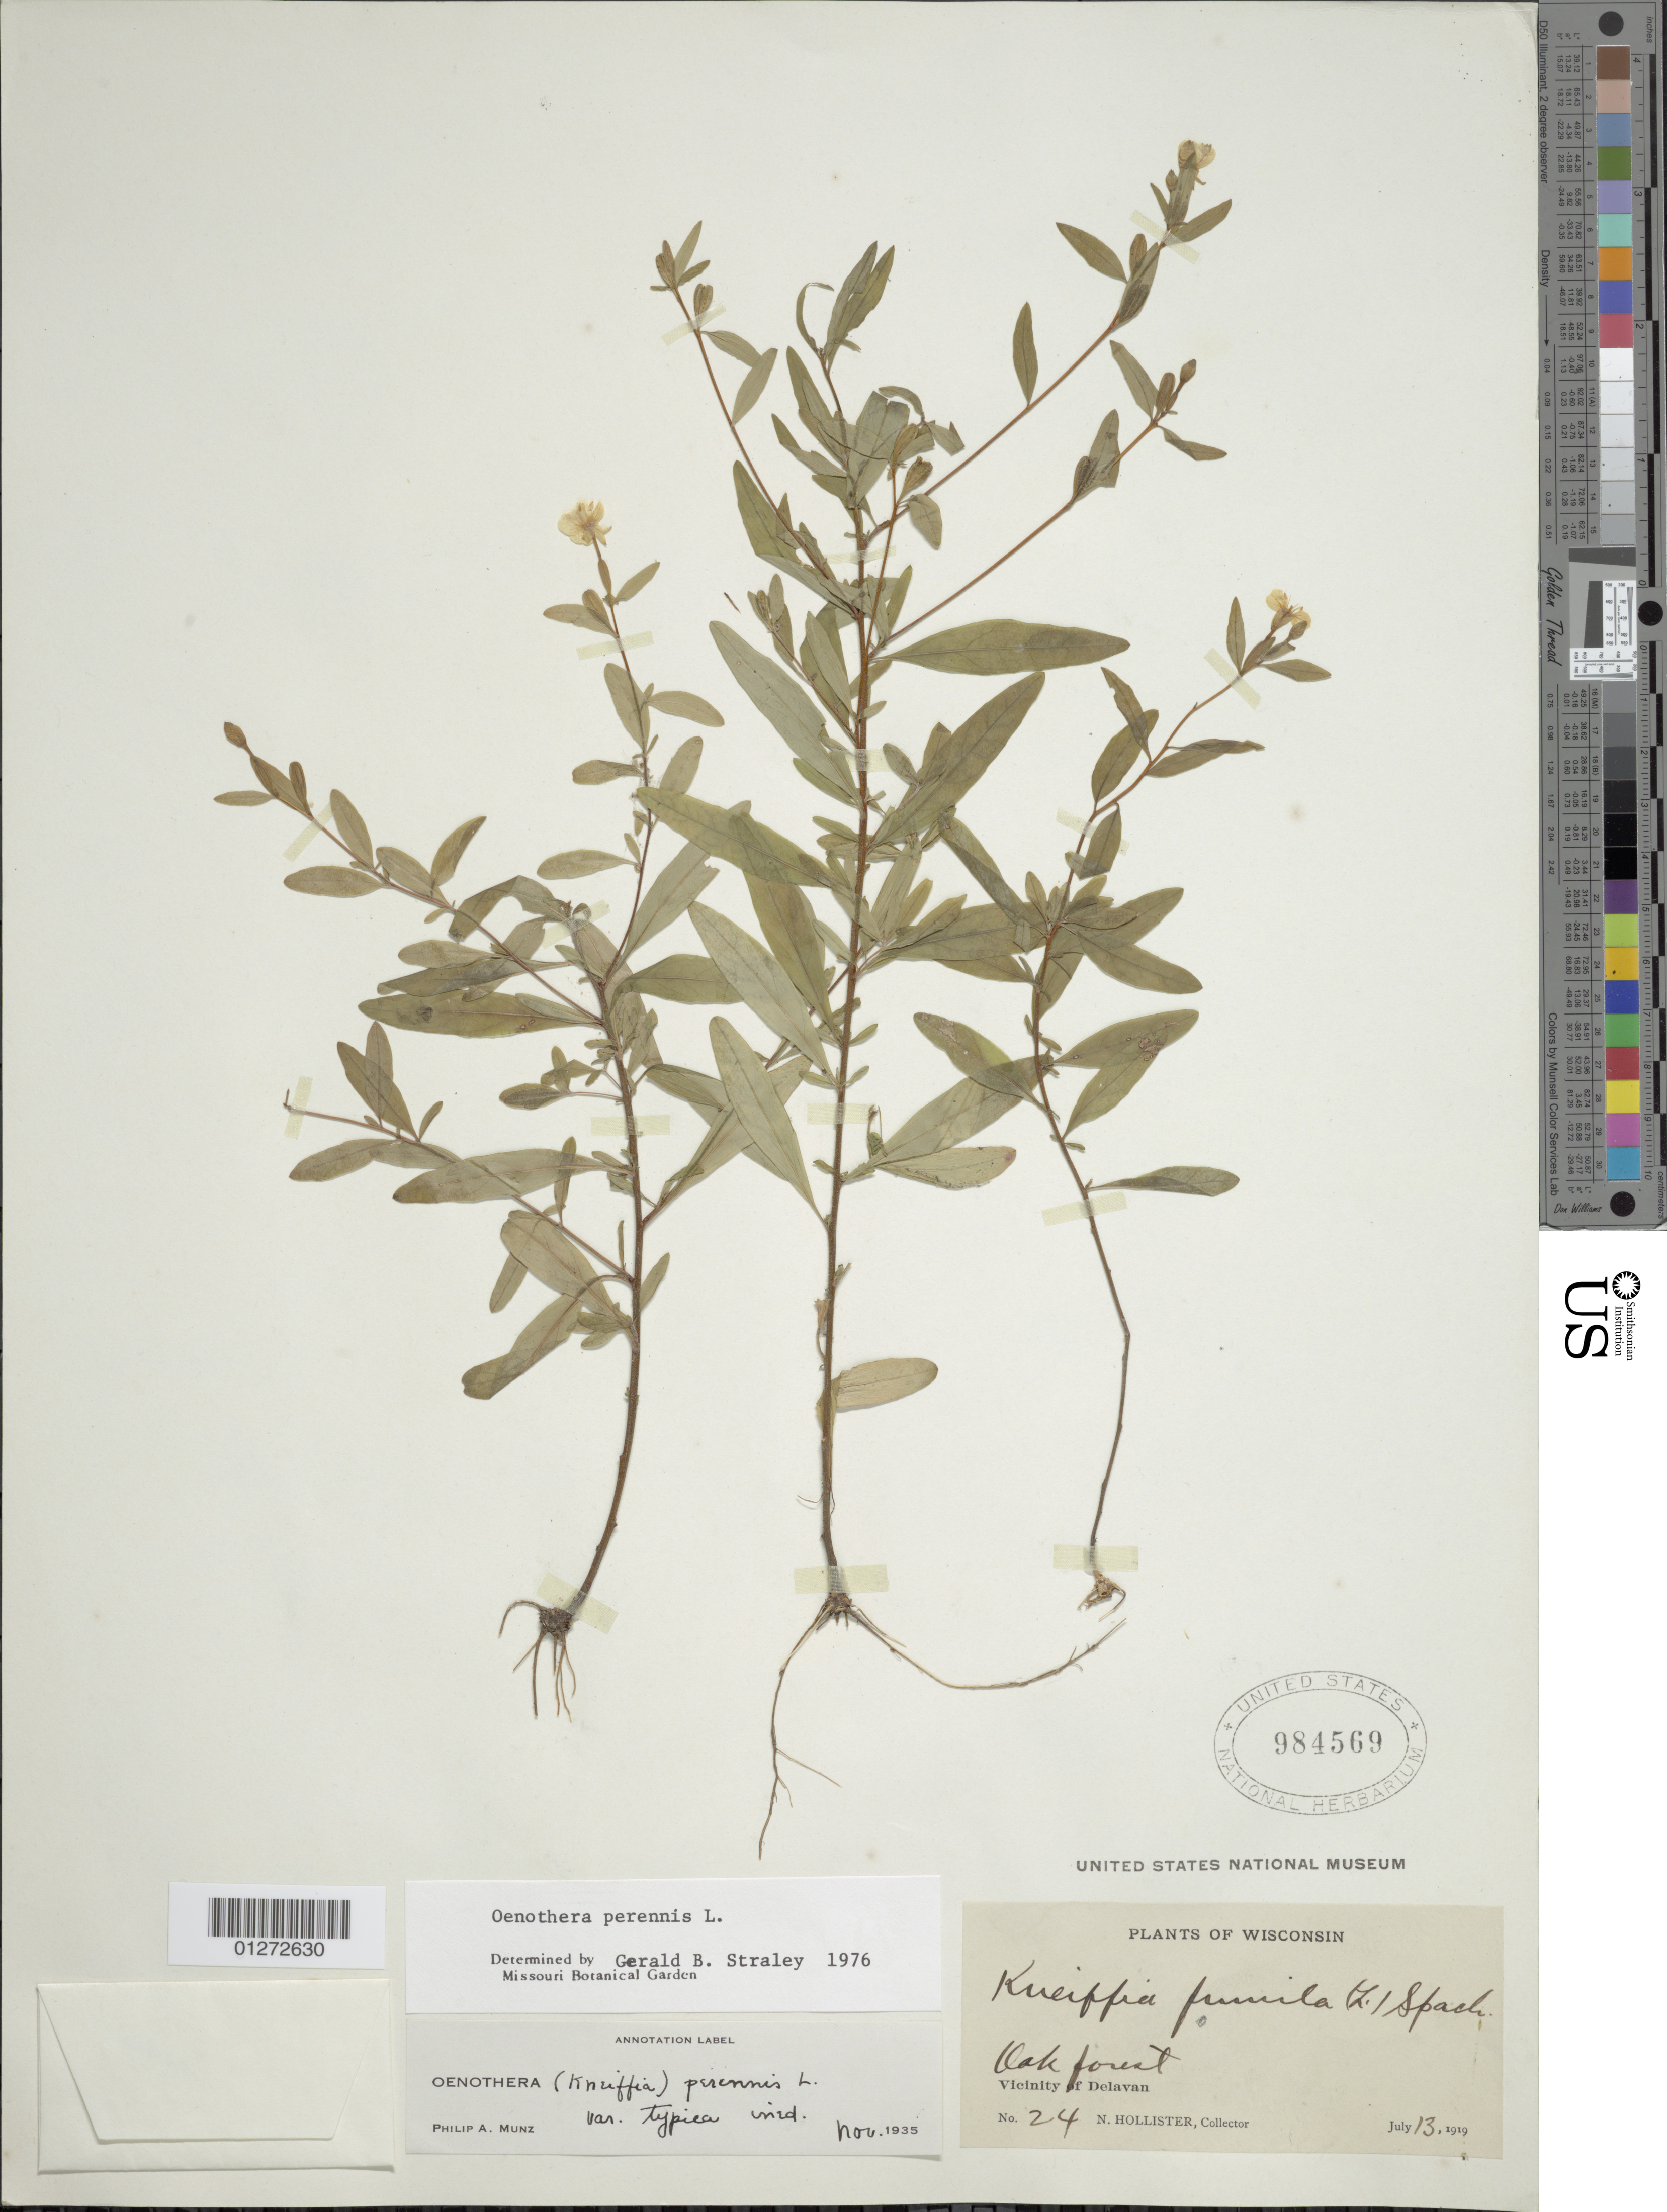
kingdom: Plantae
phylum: Tracheophyta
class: Magnoliopsida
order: Myrtales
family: Onagraceae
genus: Oenothera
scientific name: Oenothera perennis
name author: L.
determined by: Straley, G. B.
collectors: N. Hollister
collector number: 24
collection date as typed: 13 Jul 1919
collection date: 1919-07-13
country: United States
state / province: Wisconsin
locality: Vicinity of Delavan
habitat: Oak forest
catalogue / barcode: US 984569